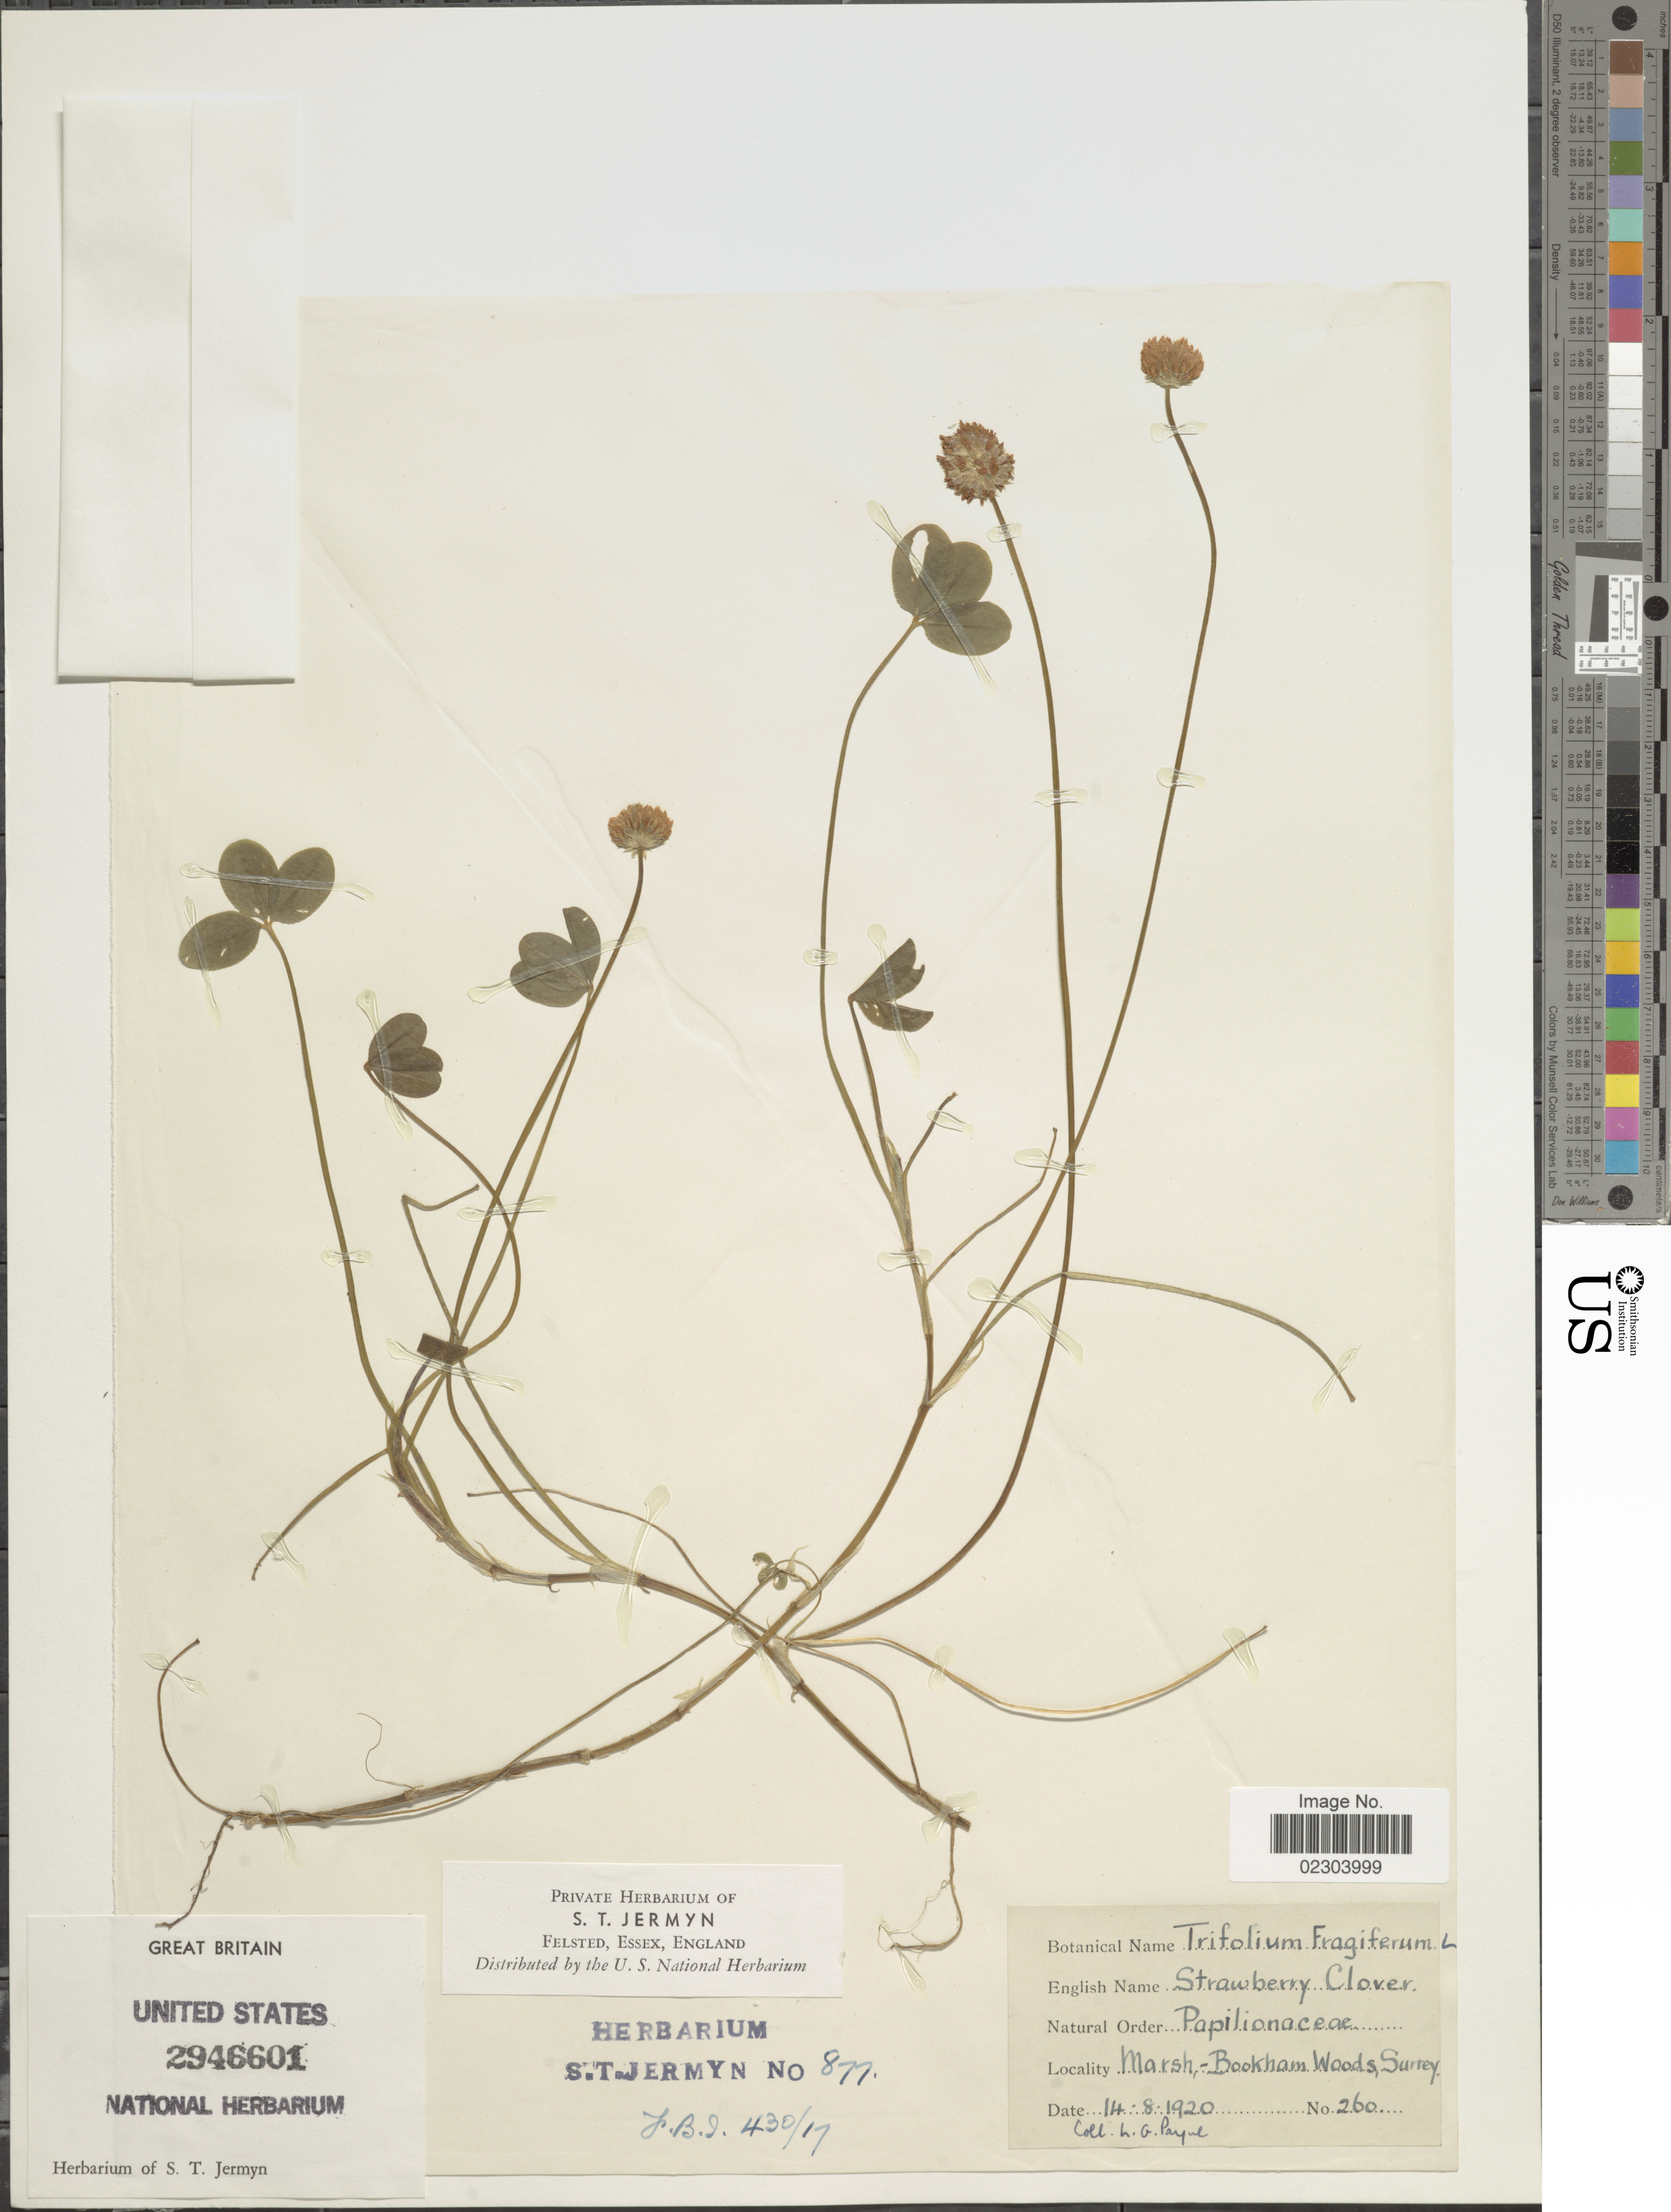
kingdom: Plantae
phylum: Tracheophyta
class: Magnoliopsida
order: Fabales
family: Fabaceae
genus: Trifolium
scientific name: Trifolium fragiferum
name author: L.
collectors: L. Payne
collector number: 260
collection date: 1920-08-14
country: United Kingdom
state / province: England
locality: Great Britain, Marsh-Bookham Woods, Surrey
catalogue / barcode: US 2946601